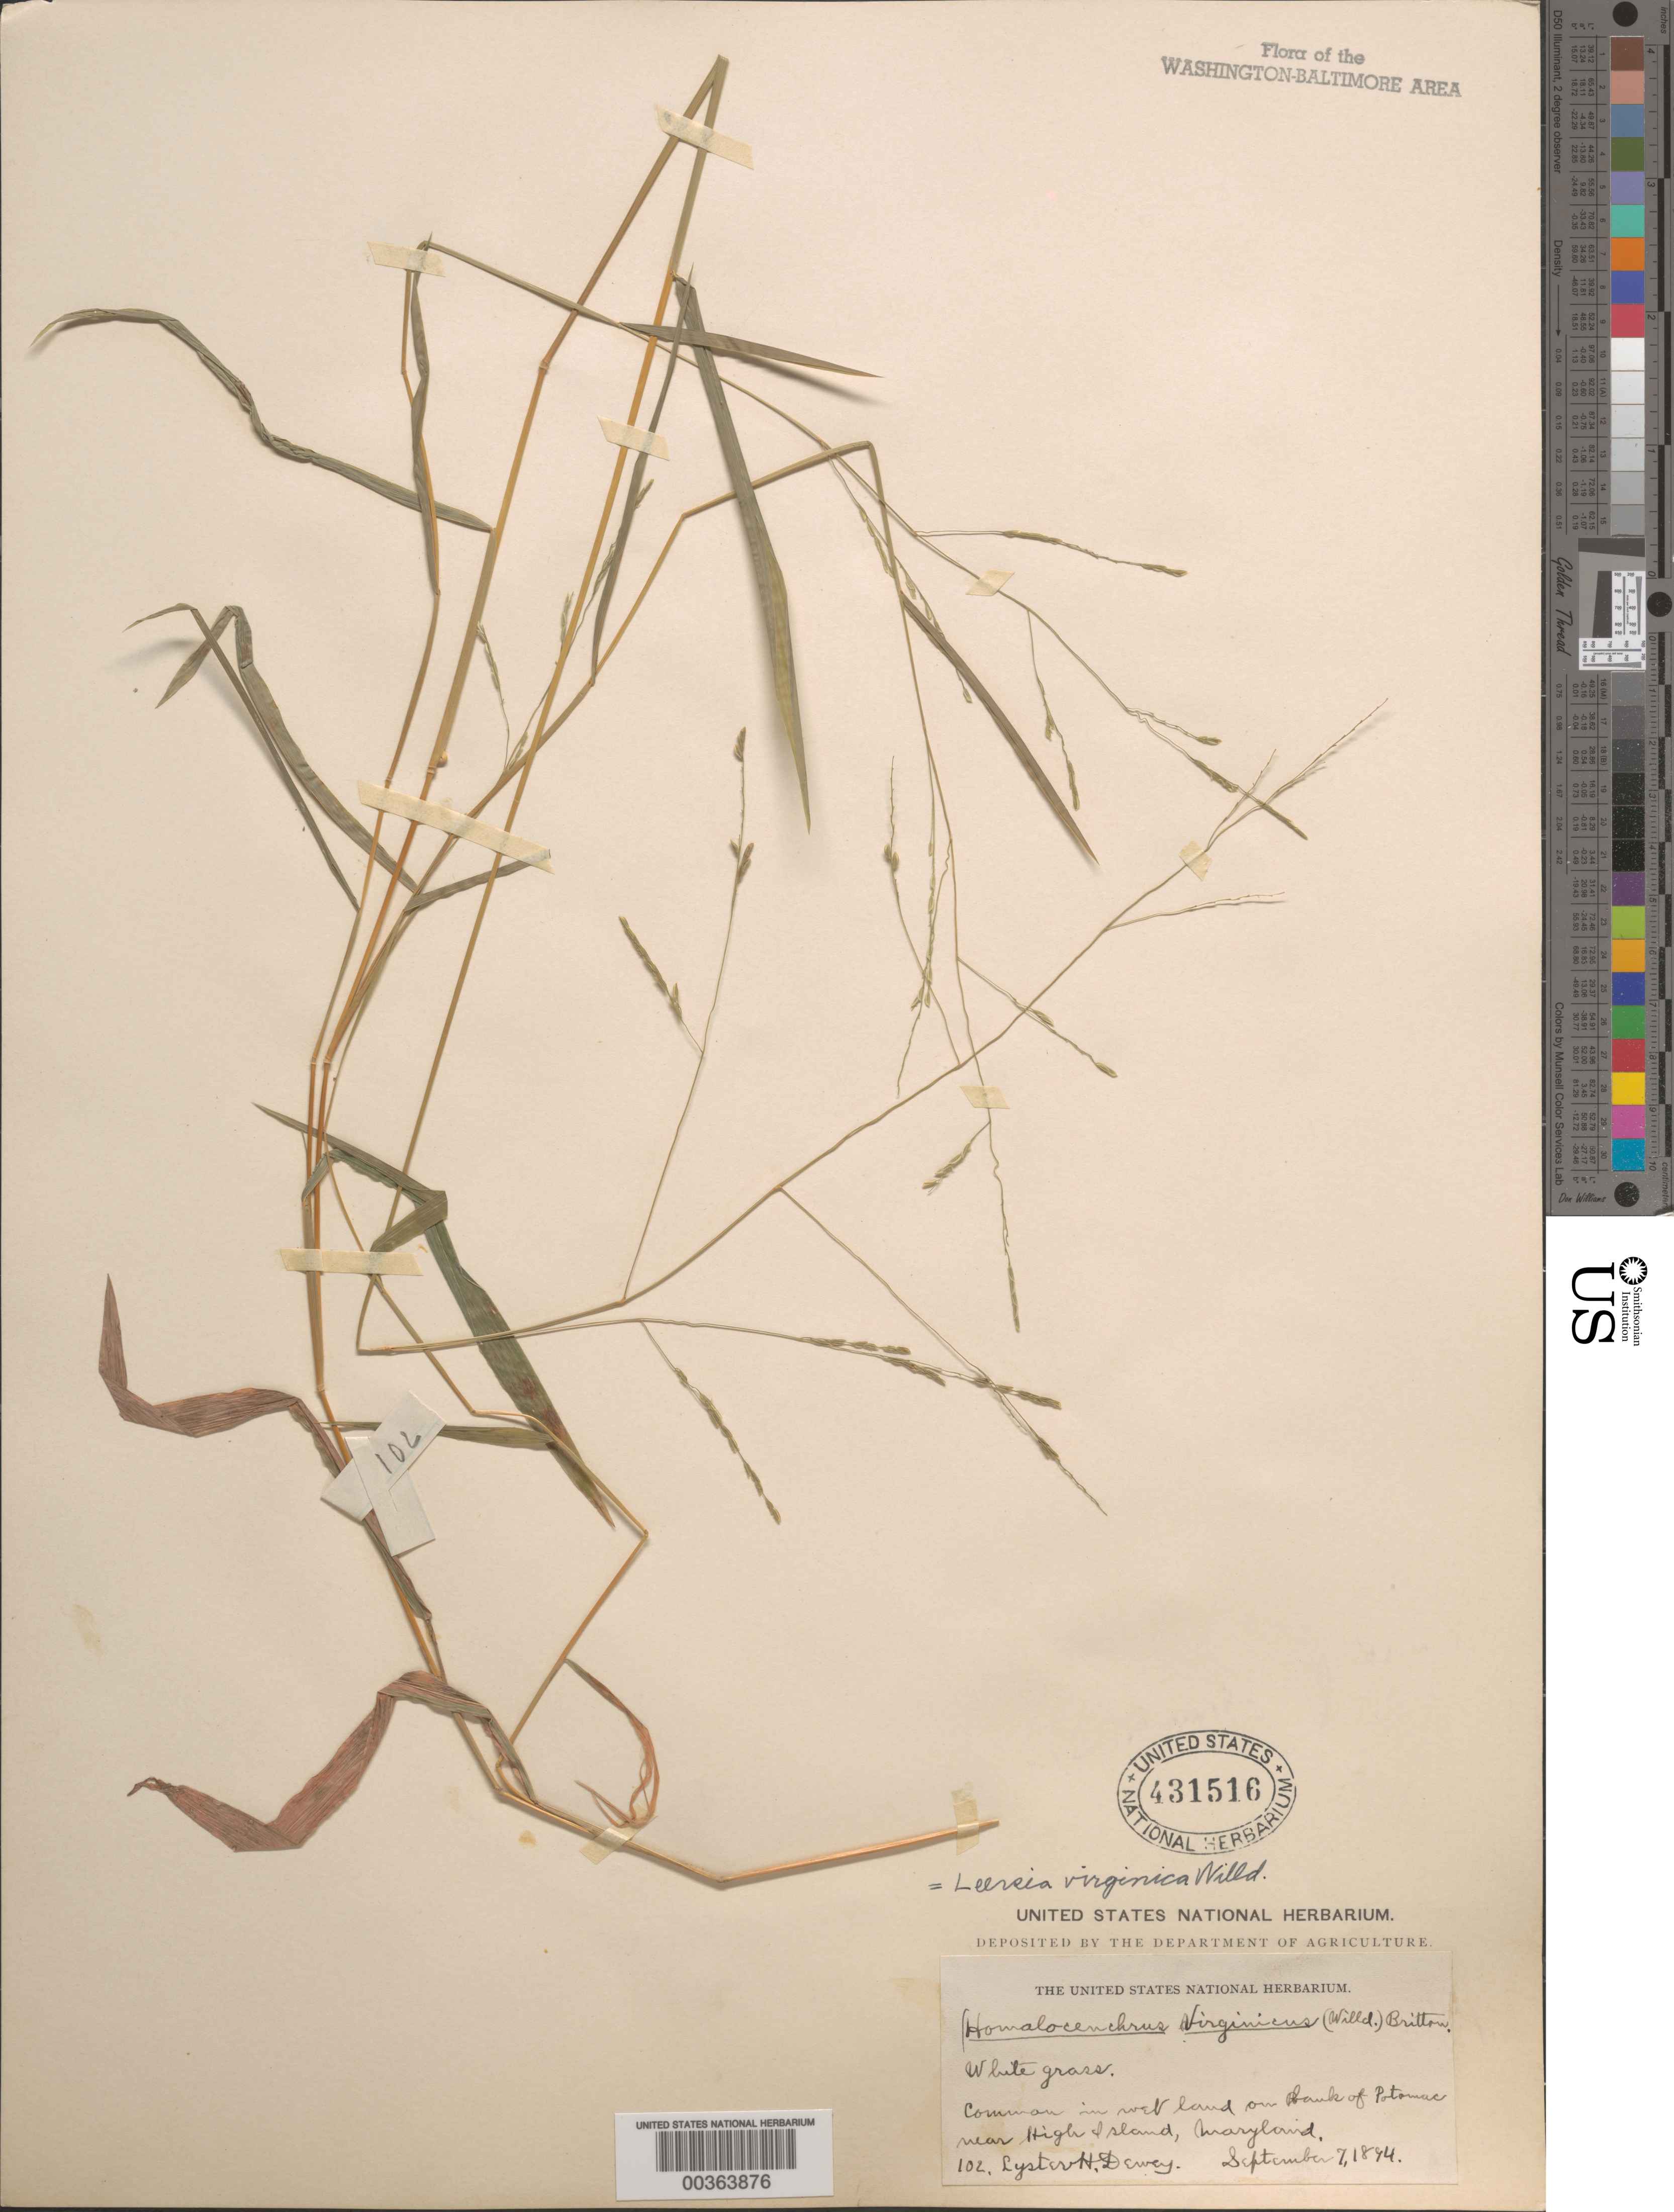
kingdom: Plantae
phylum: Tracheophyta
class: Liliopsida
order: Poales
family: Poaceae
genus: Leersia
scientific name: Leersia virginica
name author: Willd.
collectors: L. H. Dewey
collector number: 102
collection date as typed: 07 Sep 1894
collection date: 1894-09-07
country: United States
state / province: Maryland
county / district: Montgomery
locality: High Island C. & O. Canal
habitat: In wet land on bank of river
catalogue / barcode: US 431516